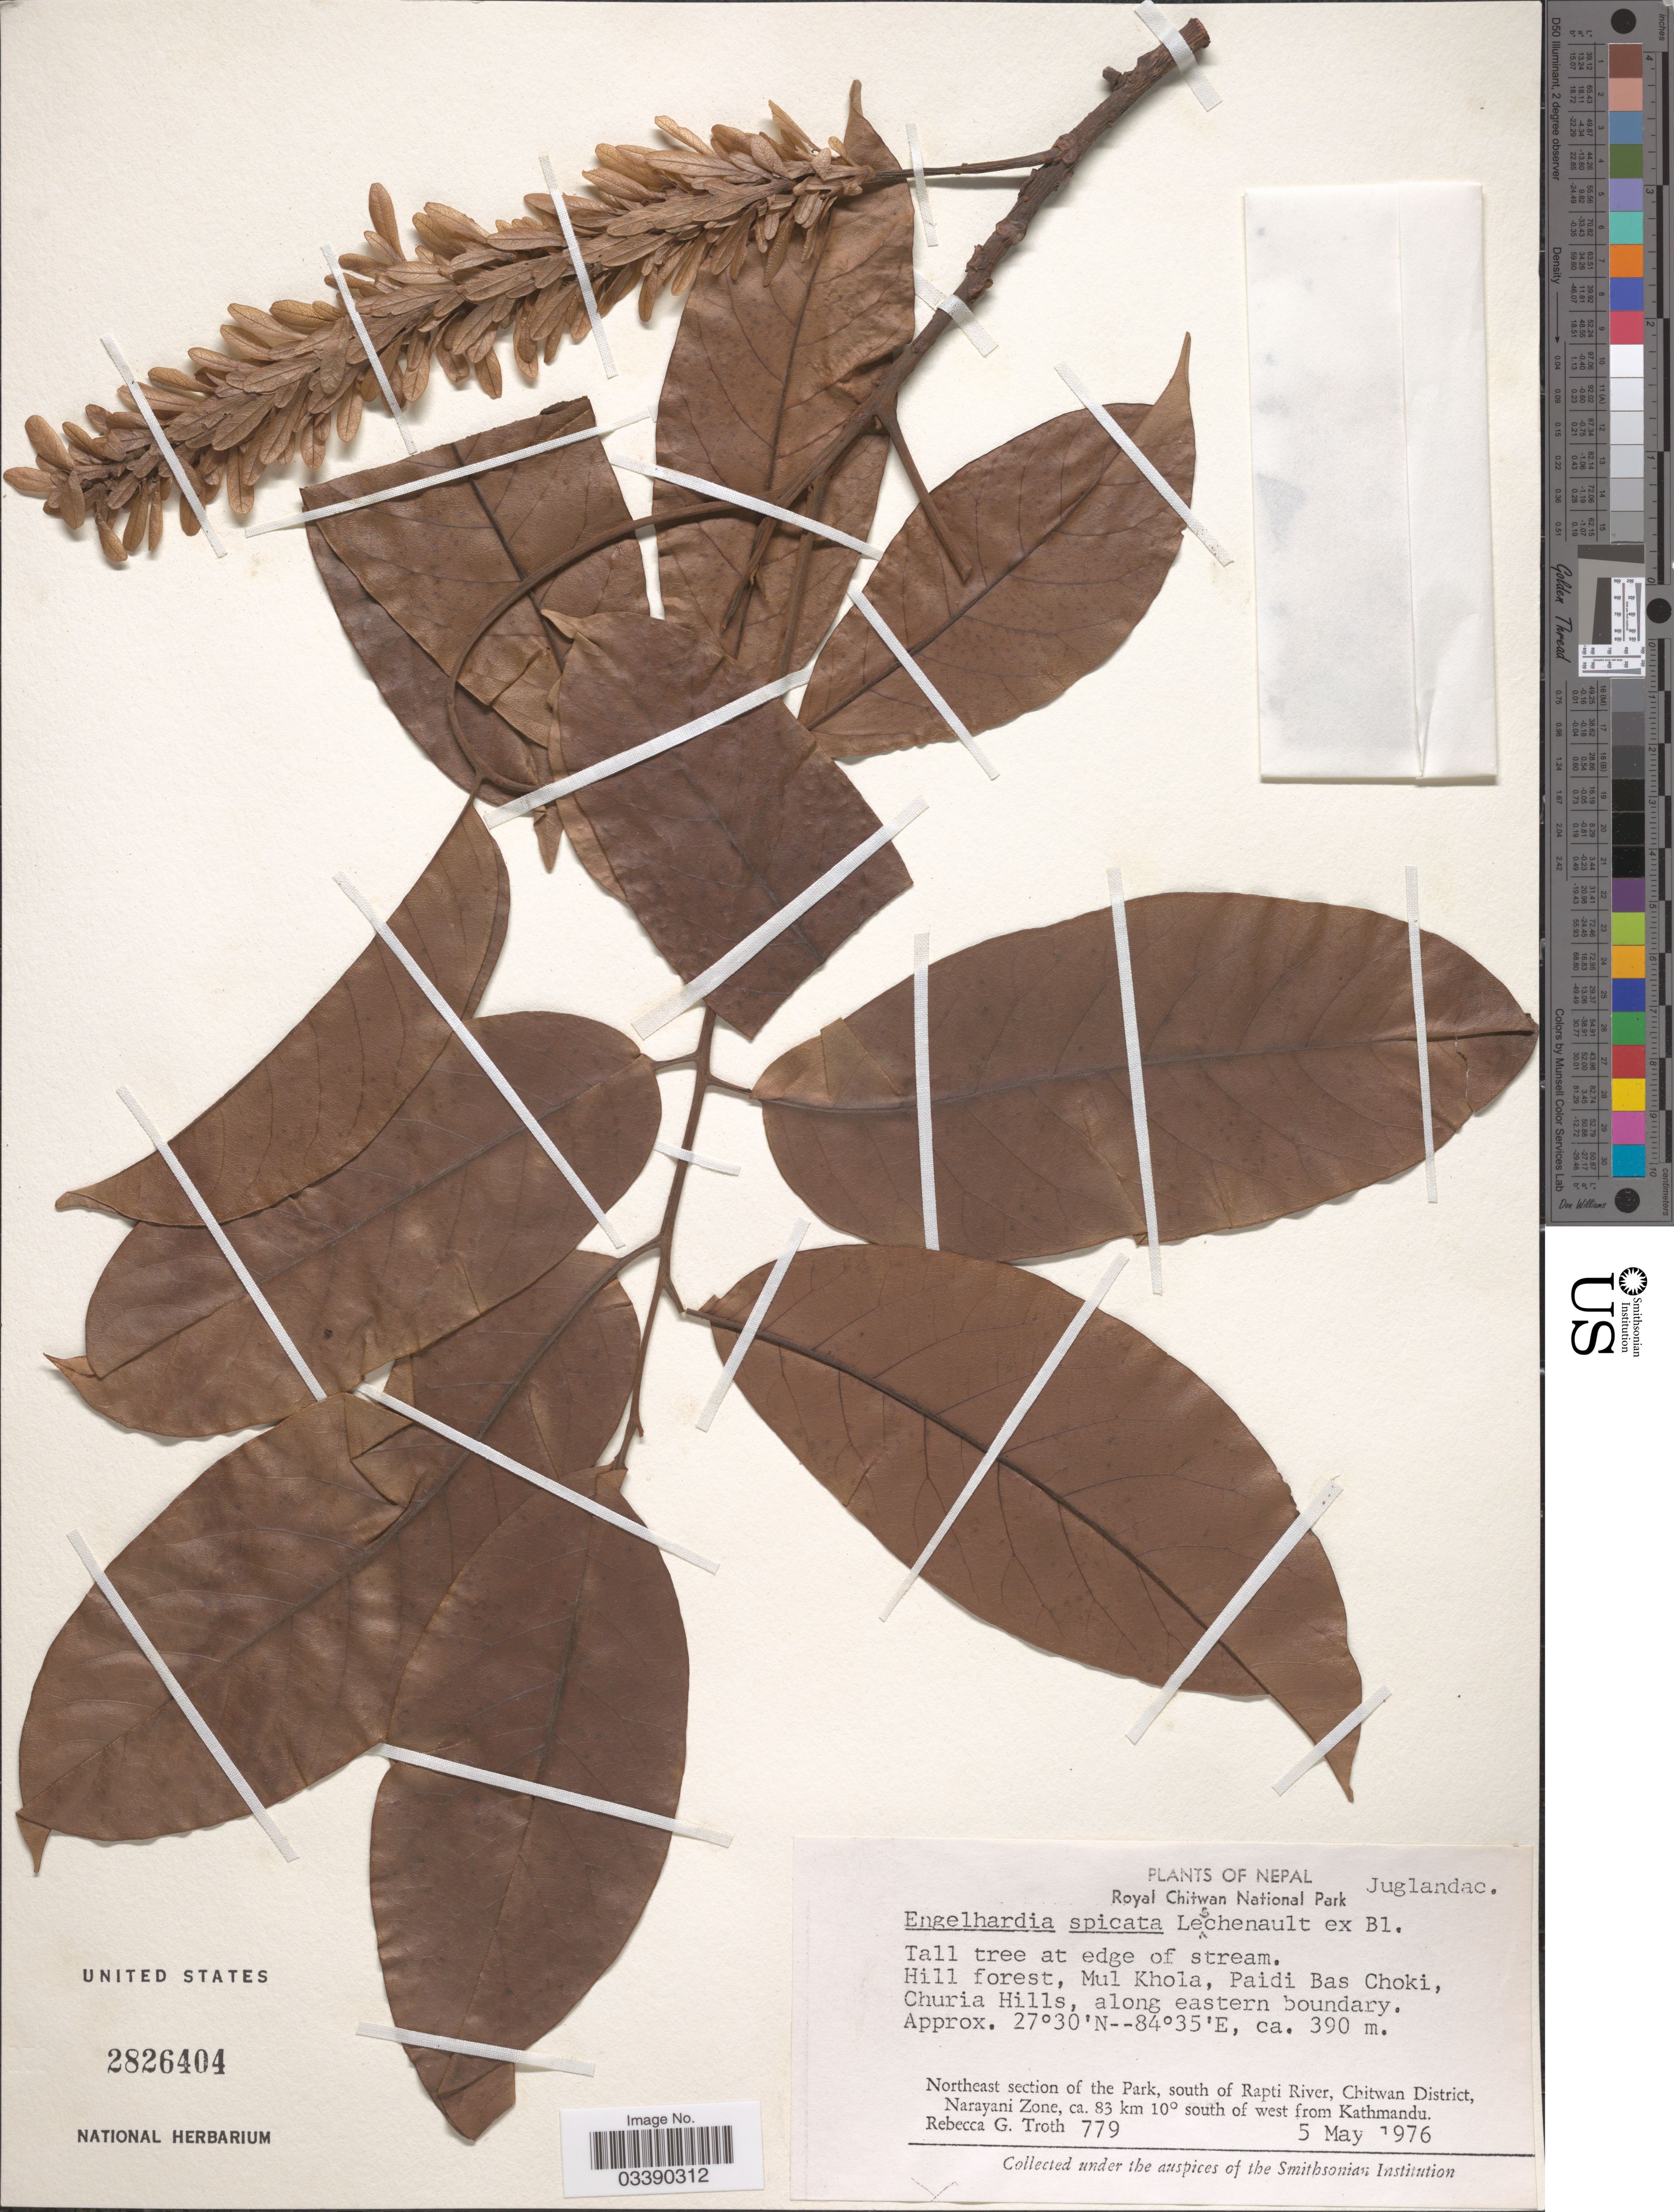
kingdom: Plantae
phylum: Tracheophyta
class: Magnoliopsida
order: Fagales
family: Juglandaceae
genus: Engelhardia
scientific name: Engelhardia spicata var. spicata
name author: Lesch. ex Blume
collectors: R. Troth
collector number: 779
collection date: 1976-05-05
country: Nepal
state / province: Narayani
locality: Royal Chitwan National Park. Hill forest, Mul Khola, Paidi Bas Choki, Churia Hills, along eastern boundary. Northeast section of the Park, south of Rapti River, Chitwan District, Narayani Zone, ca. 83 km 10° south of west from Kathmandu.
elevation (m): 390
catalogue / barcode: US 2826404